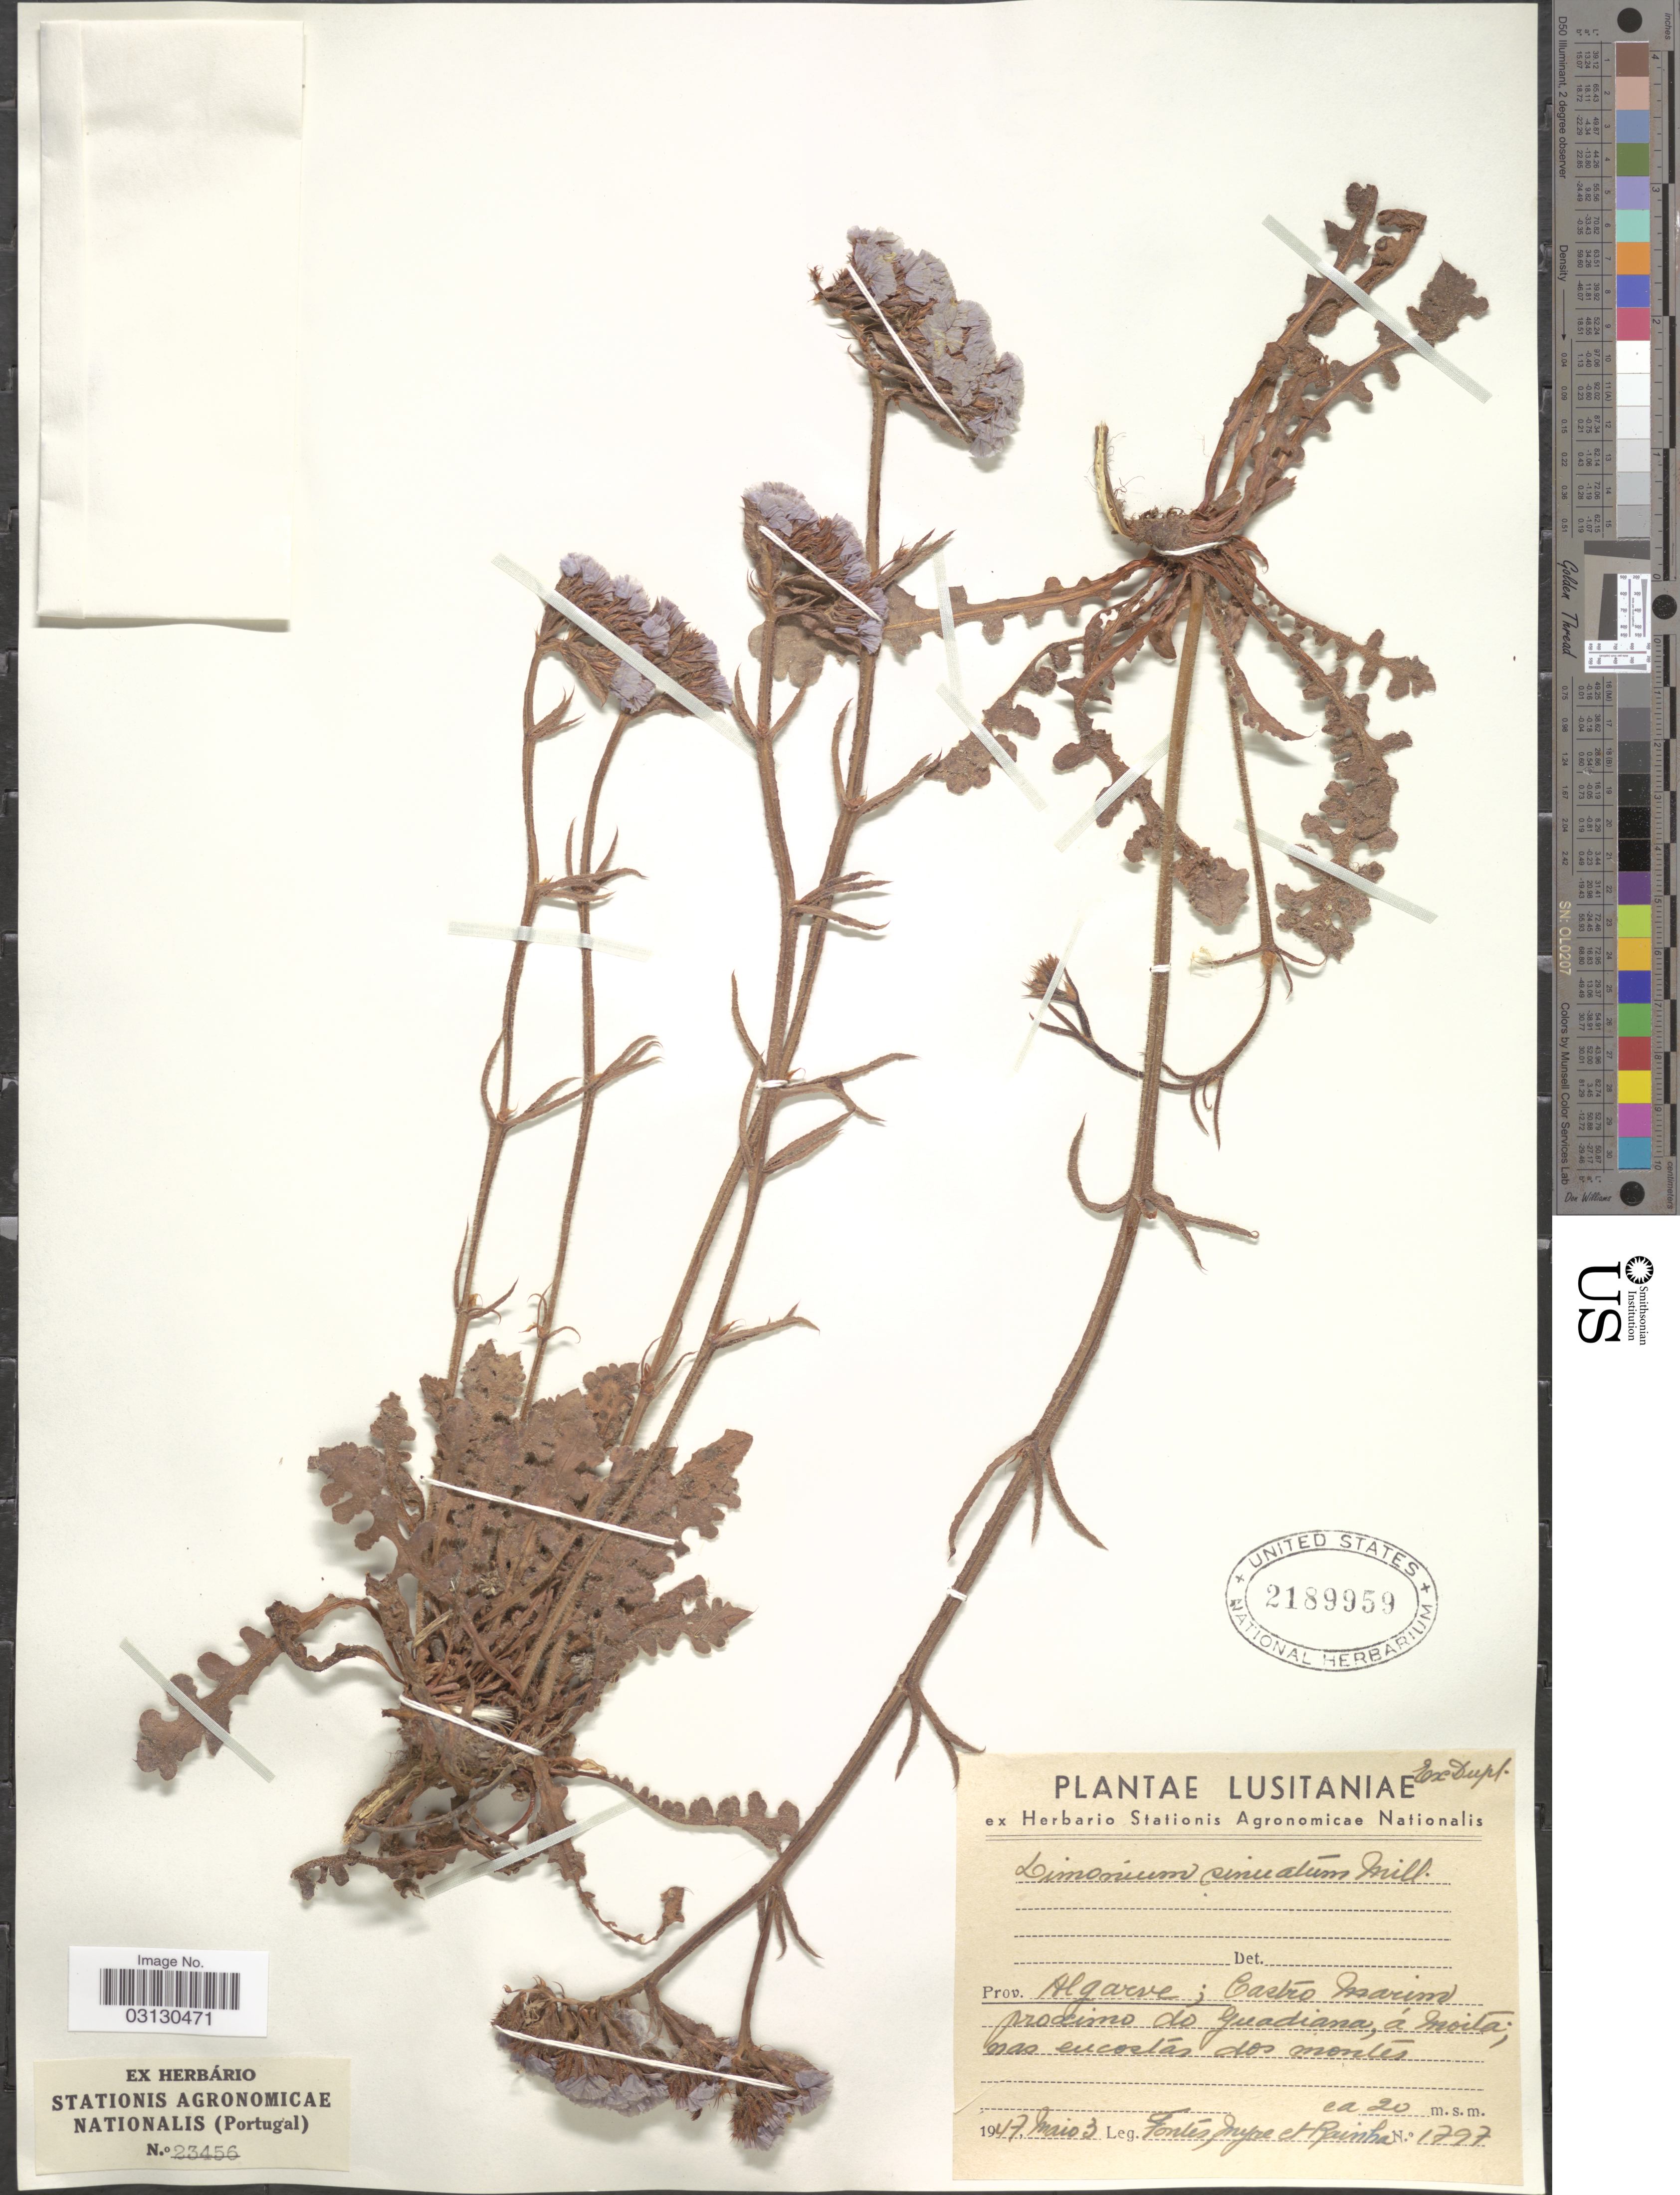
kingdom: Plantae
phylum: Tracheophyta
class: Magnoliopsida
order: Caryophyllales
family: Plumbaginaceae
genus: Limonium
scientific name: Limonium sinuatum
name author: (L.) Mill.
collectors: Fontes, Myre & B. Rainha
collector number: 1797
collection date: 1947-05-03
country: Portugal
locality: Lusitaniae. Prov. Algarve; Castro Marim proximo do Guadiana, á moitá; nas encostas dos montes.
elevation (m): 20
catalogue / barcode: US 2189959